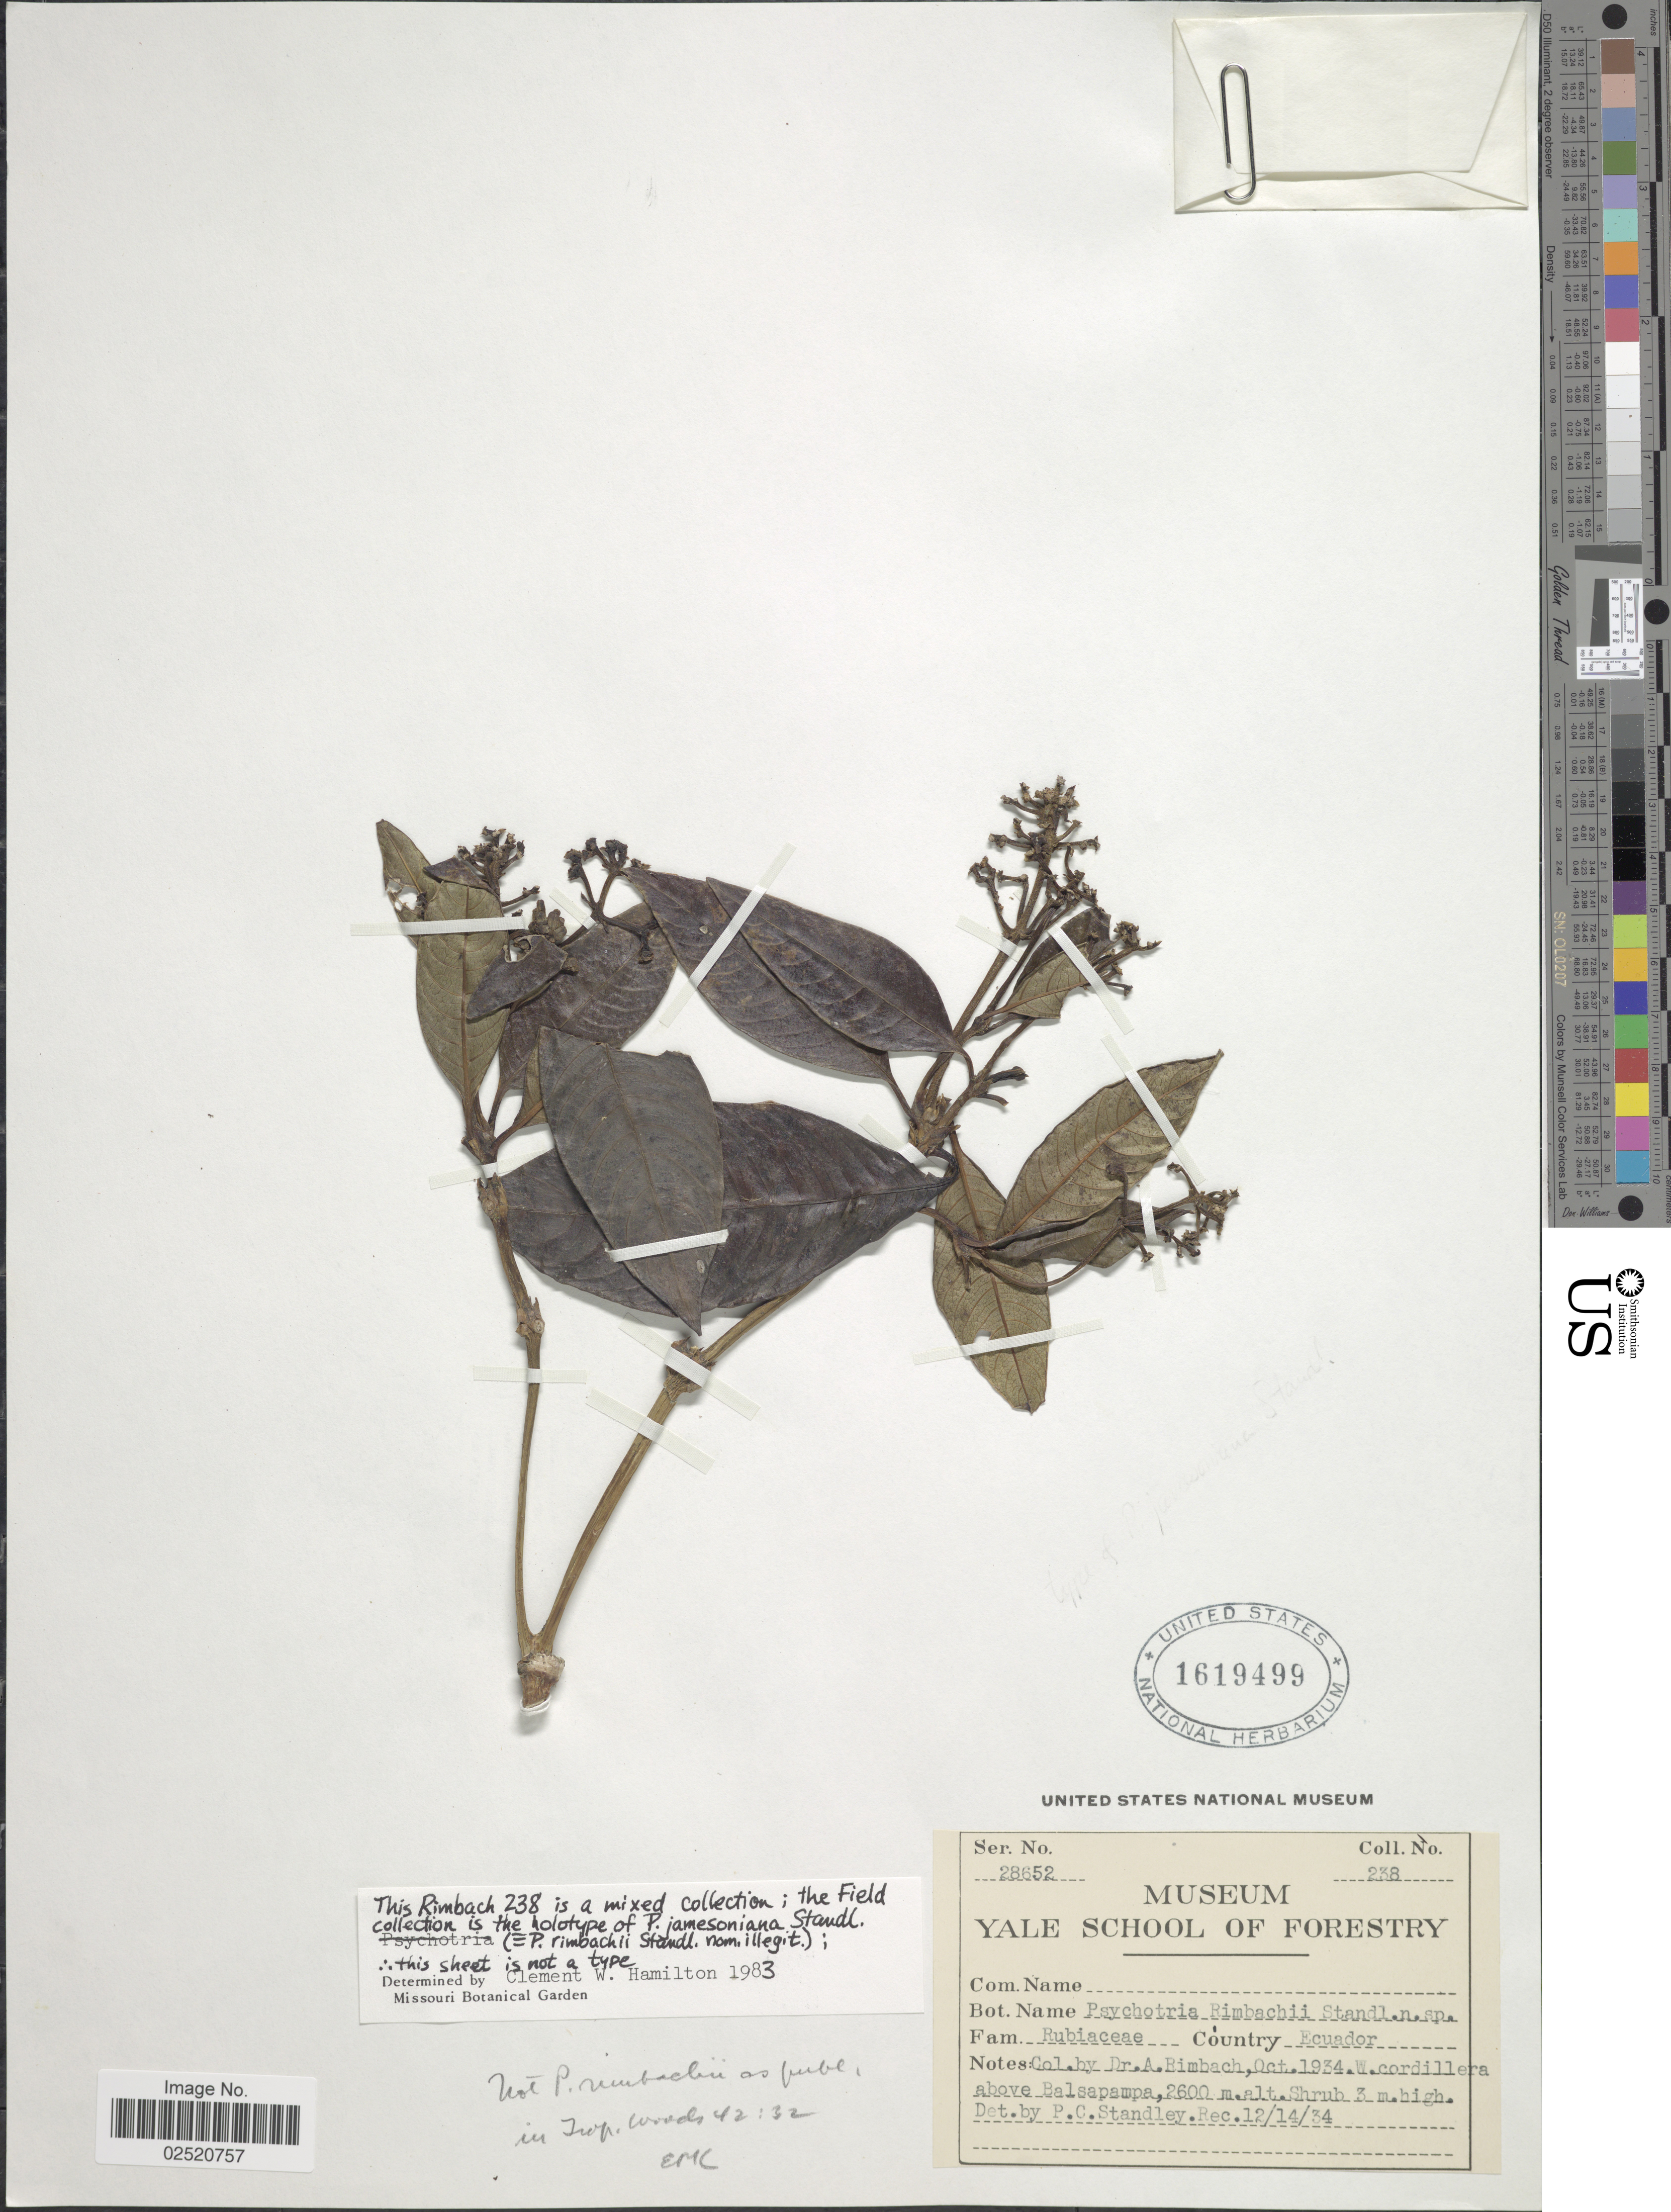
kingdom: Plantae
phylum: Tracheophyta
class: Magnoliopsida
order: Gentianales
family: Rubiaceae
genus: Psychotria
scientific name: Psychotria sp.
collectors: A. Rimbach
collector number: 238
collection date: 1934-10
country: Ecuador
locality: W. cordillera above Balsapampa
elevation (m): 2600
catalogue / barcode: US 1619499